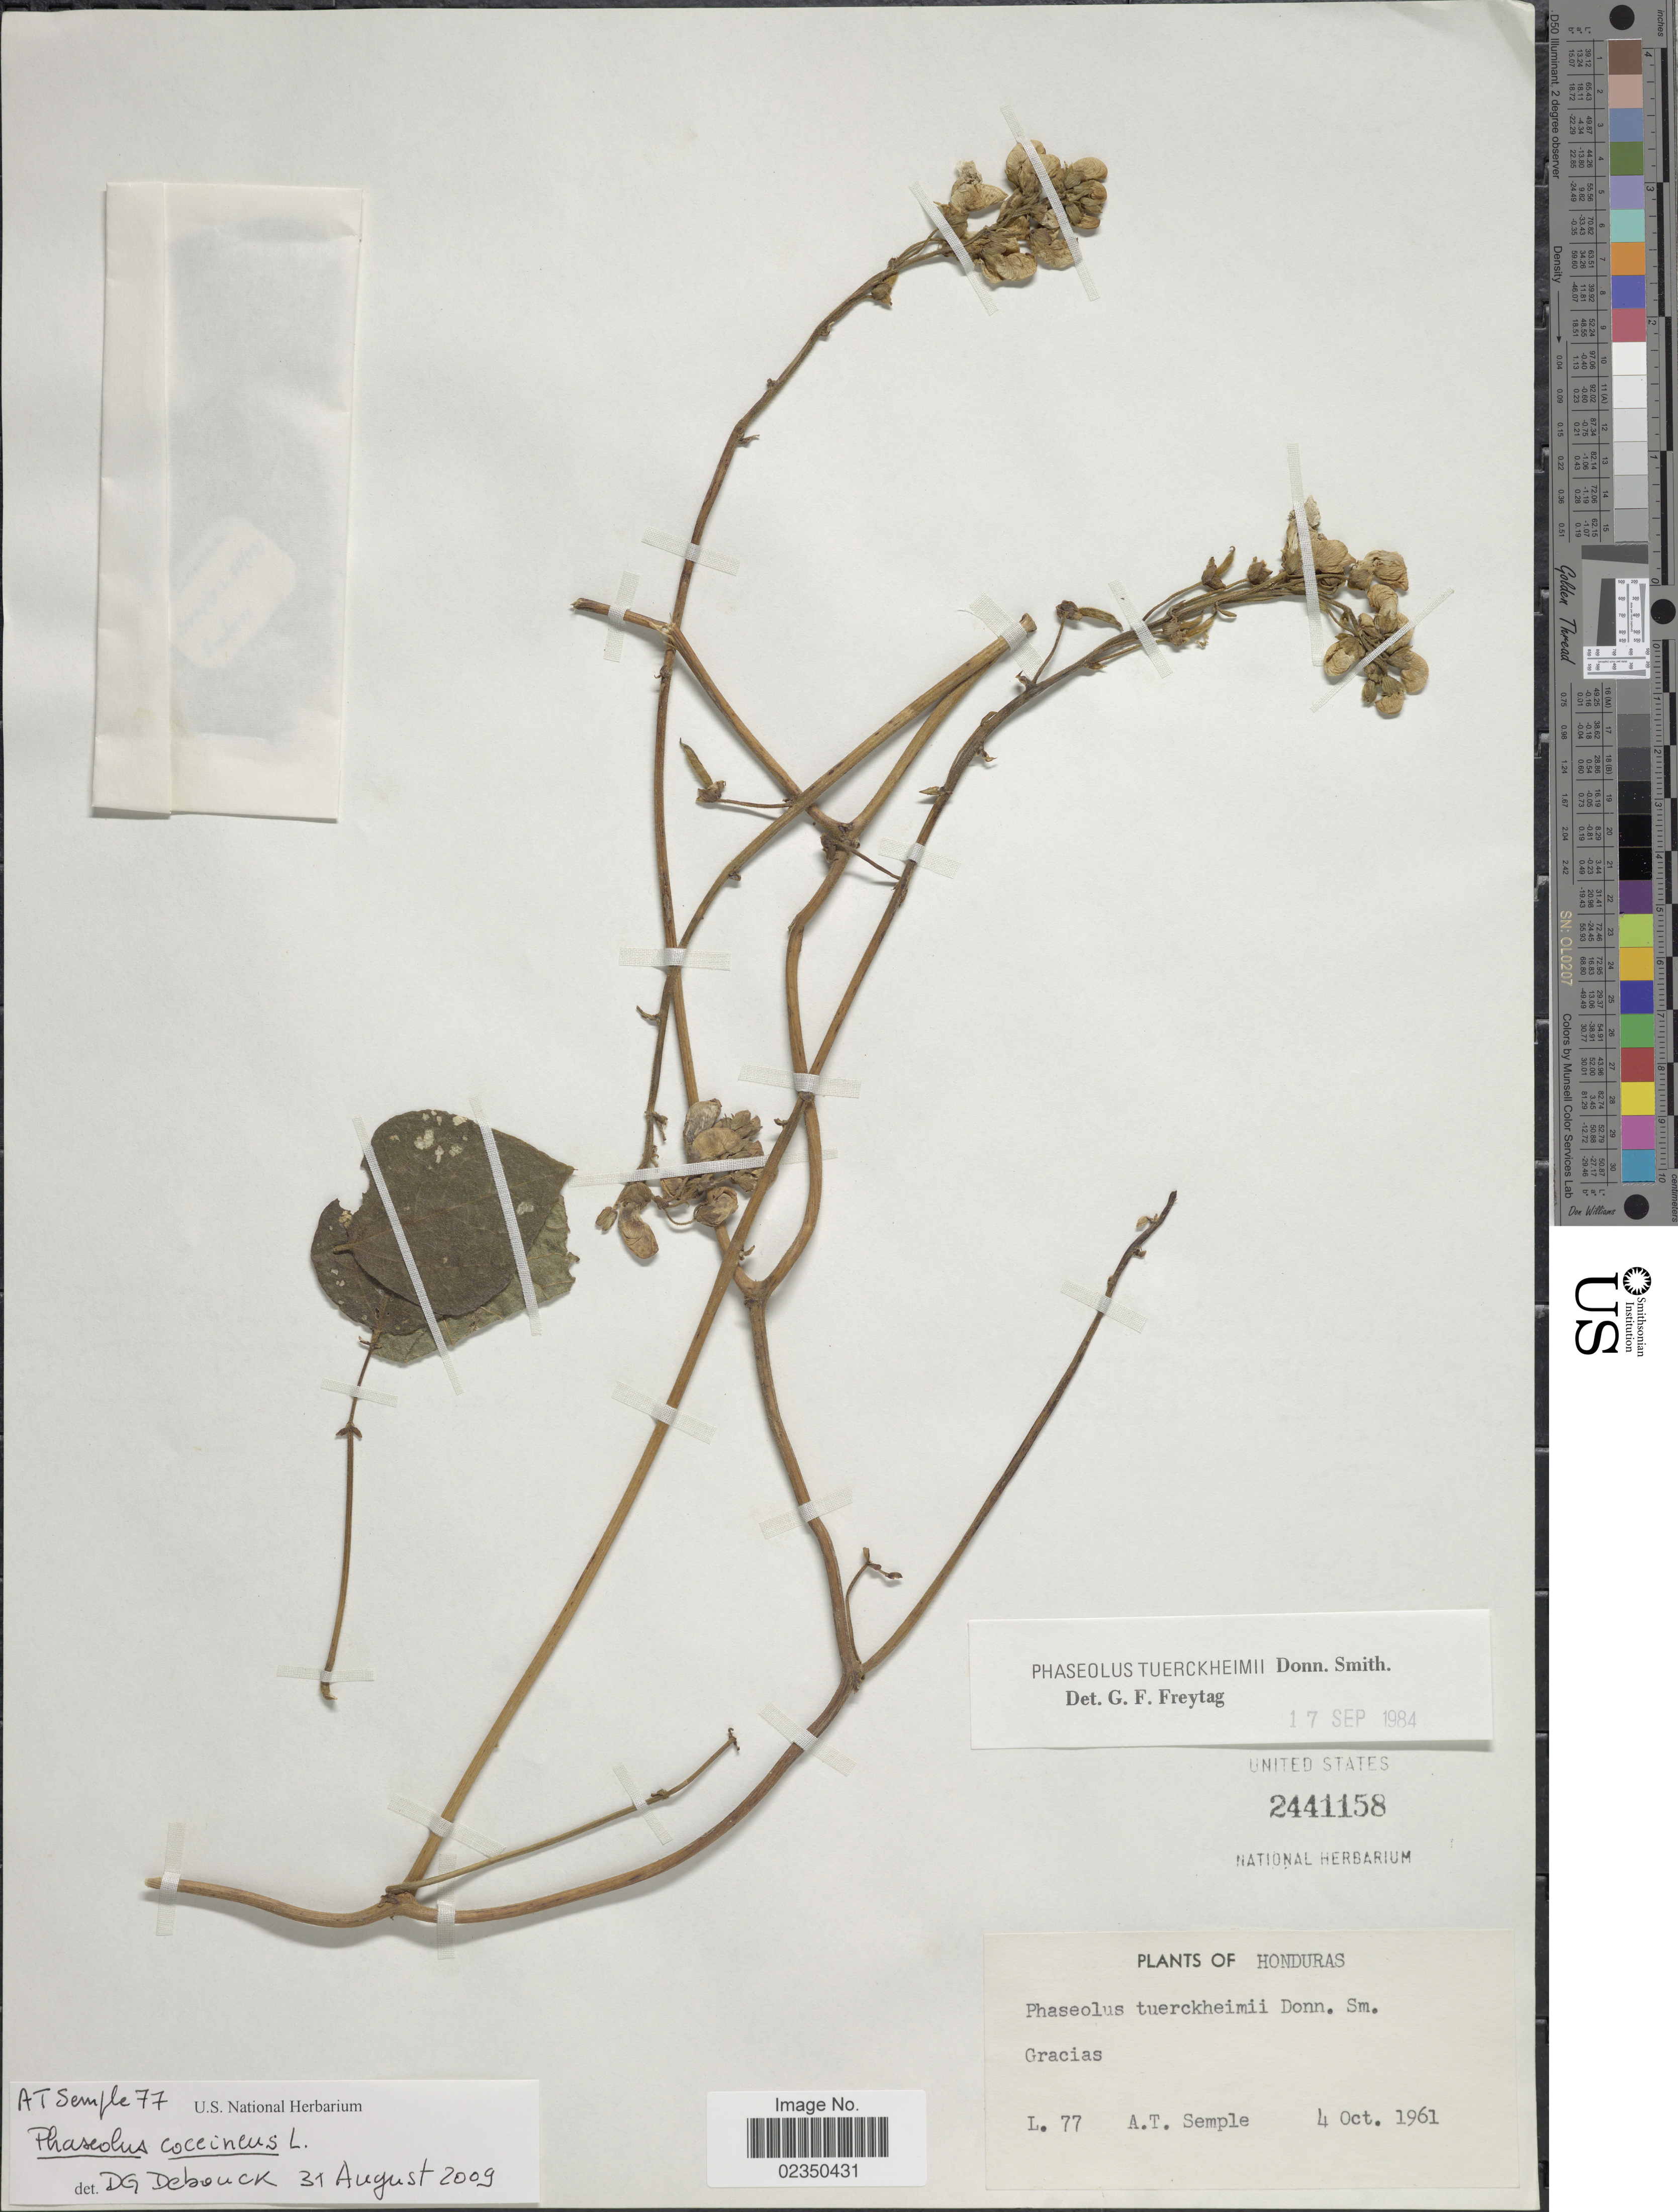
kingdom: Plantae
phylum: Tracheophyta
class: Magnoliopsida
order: Fabales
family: Fabaceae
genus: Phaseolus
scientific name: Phaseolus coccineus var. coccineus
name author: L.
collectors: A. Semple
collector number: L. 77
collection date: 1961-10-04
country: Honduras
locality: Gracias.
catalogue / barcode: US 2441158